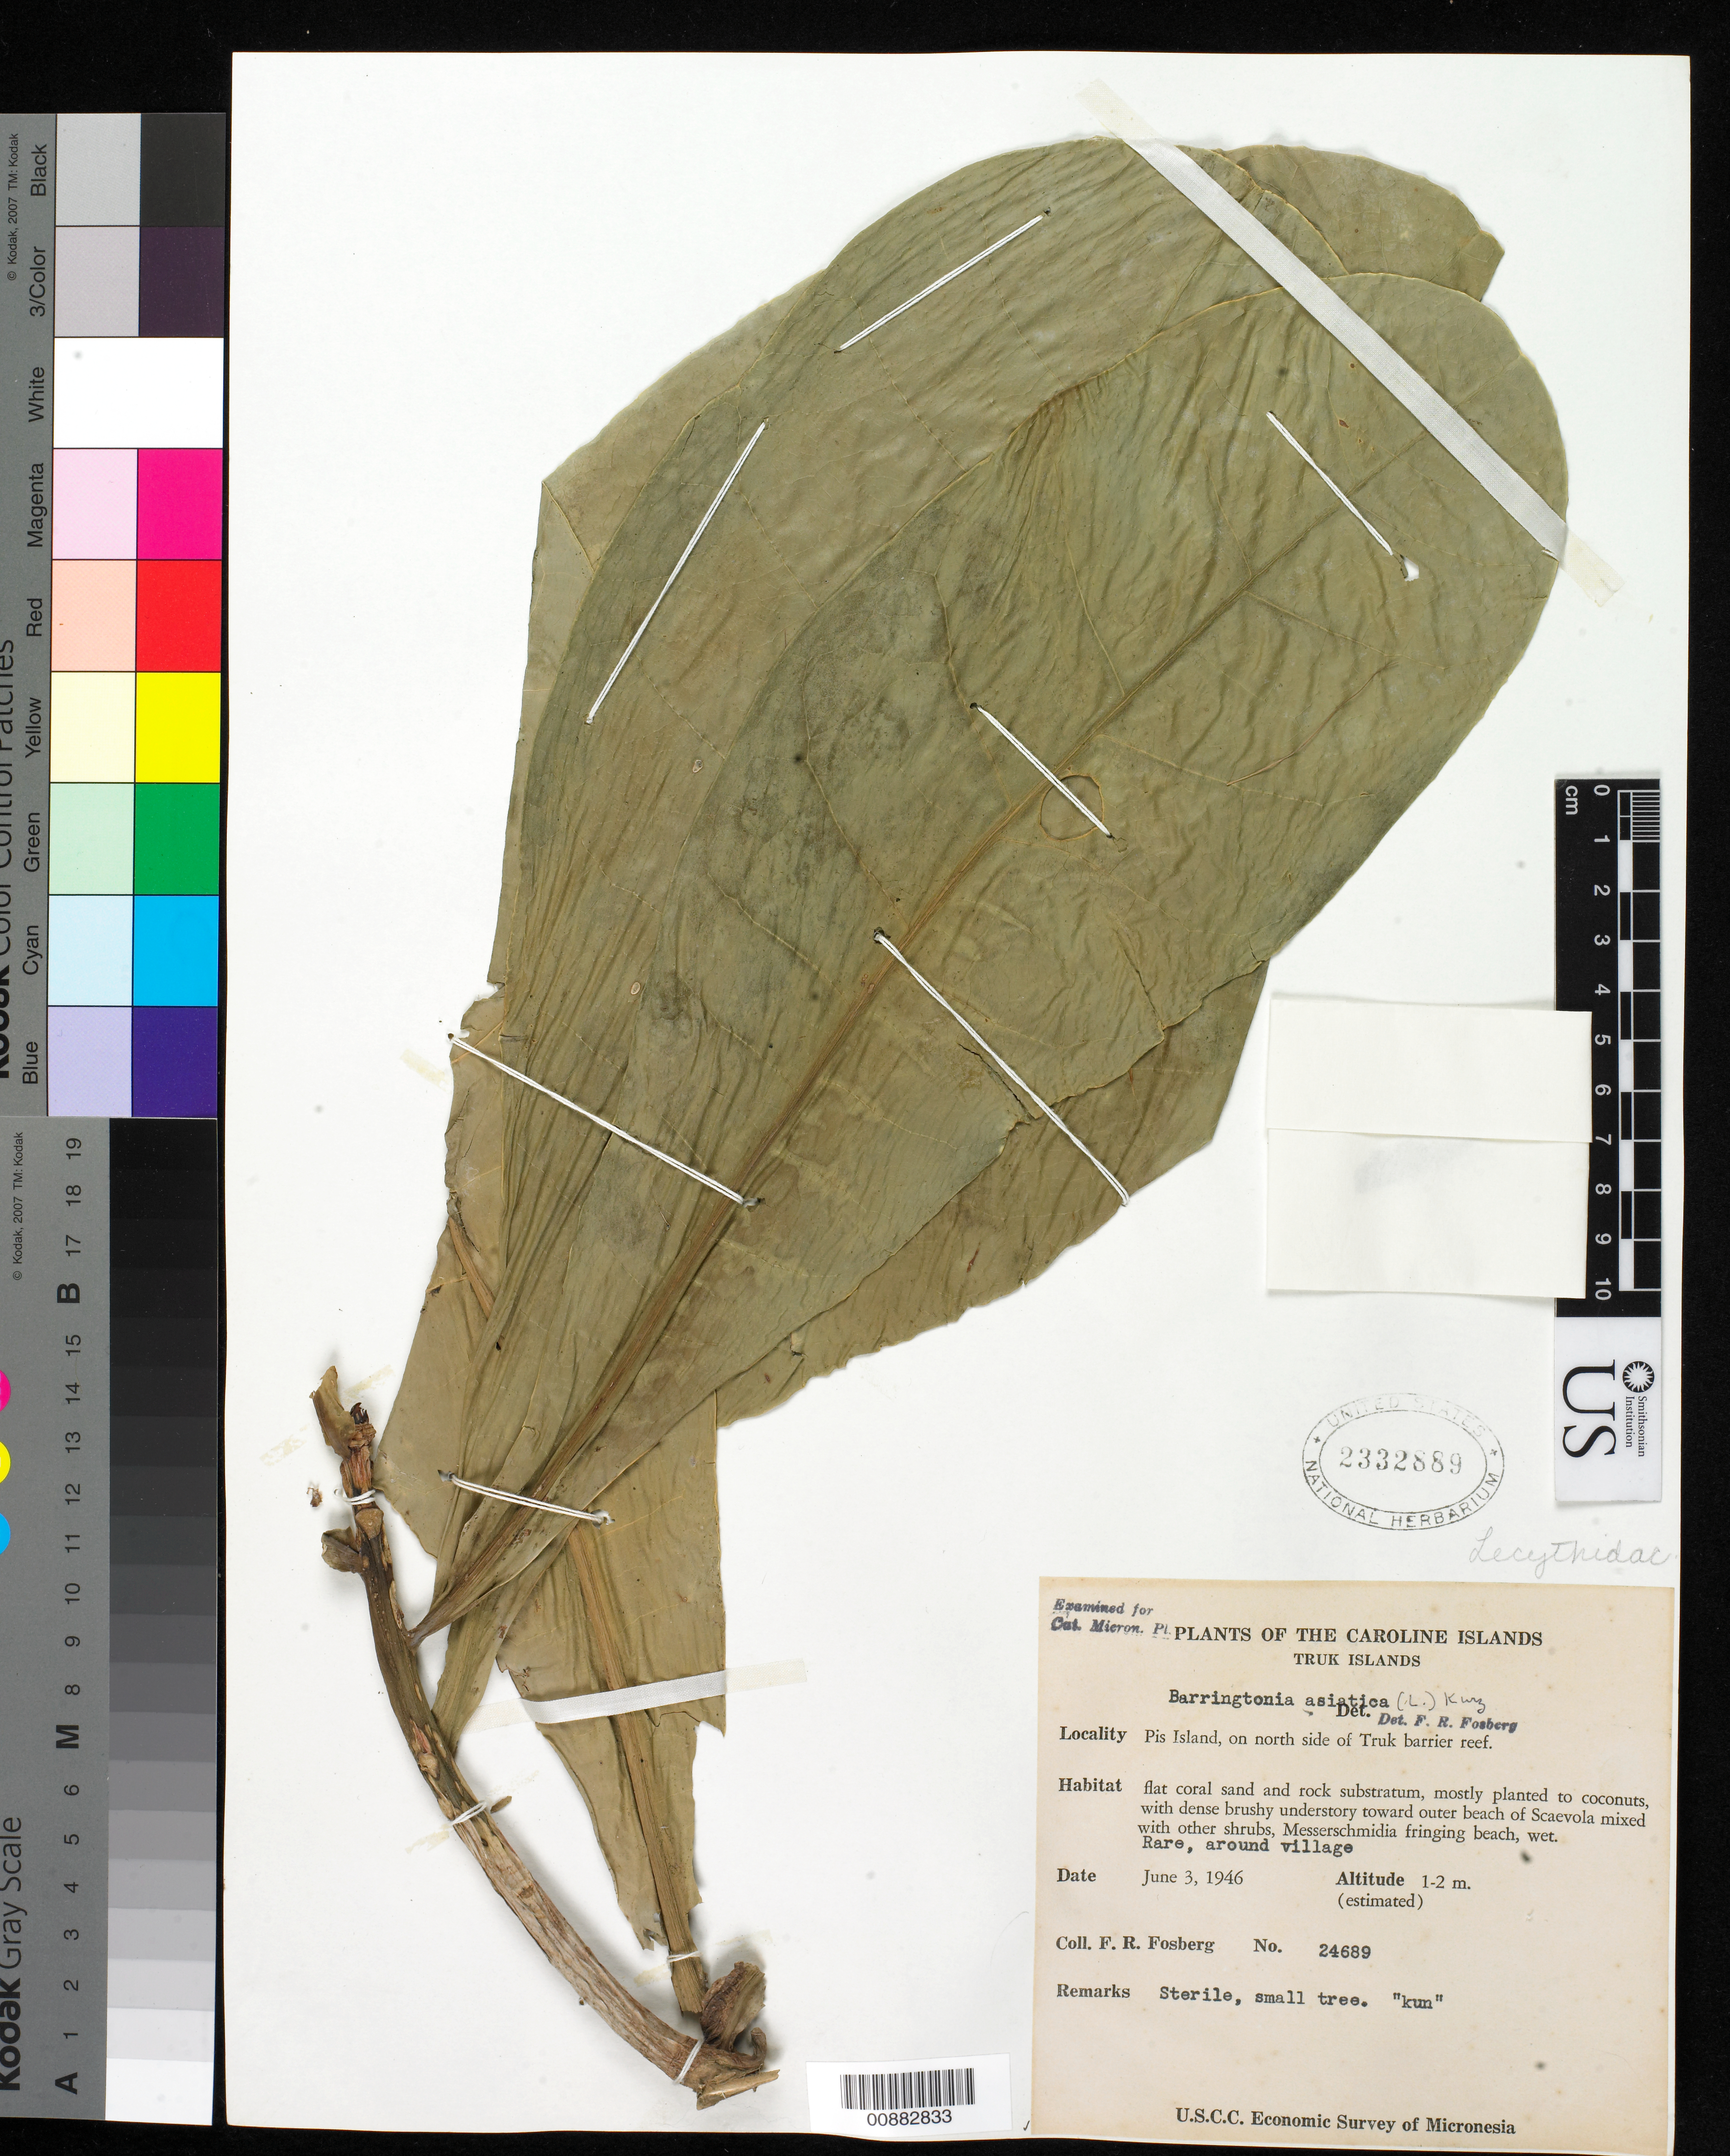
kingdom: Plantae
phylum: Tracheophyta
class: Magnoliopsida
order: Ericales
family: Lecythidaceae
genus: Barringtonia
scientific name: Barringtonia asiatica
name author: (L.) Kurz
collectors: F. R. Fosberg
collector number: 24689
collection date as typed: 03 Jun 1946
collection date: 1946-06-03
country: Micronesia, Federated States of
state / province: Truk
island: Losap Atoll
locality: N side of Truk barrier reef. Rare, around village.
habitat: Flat coral sand and rock substratum, mostly planted to coconuts with dense brushy understory twd outer beach of mixed shrubs.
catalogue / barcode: US 2332889